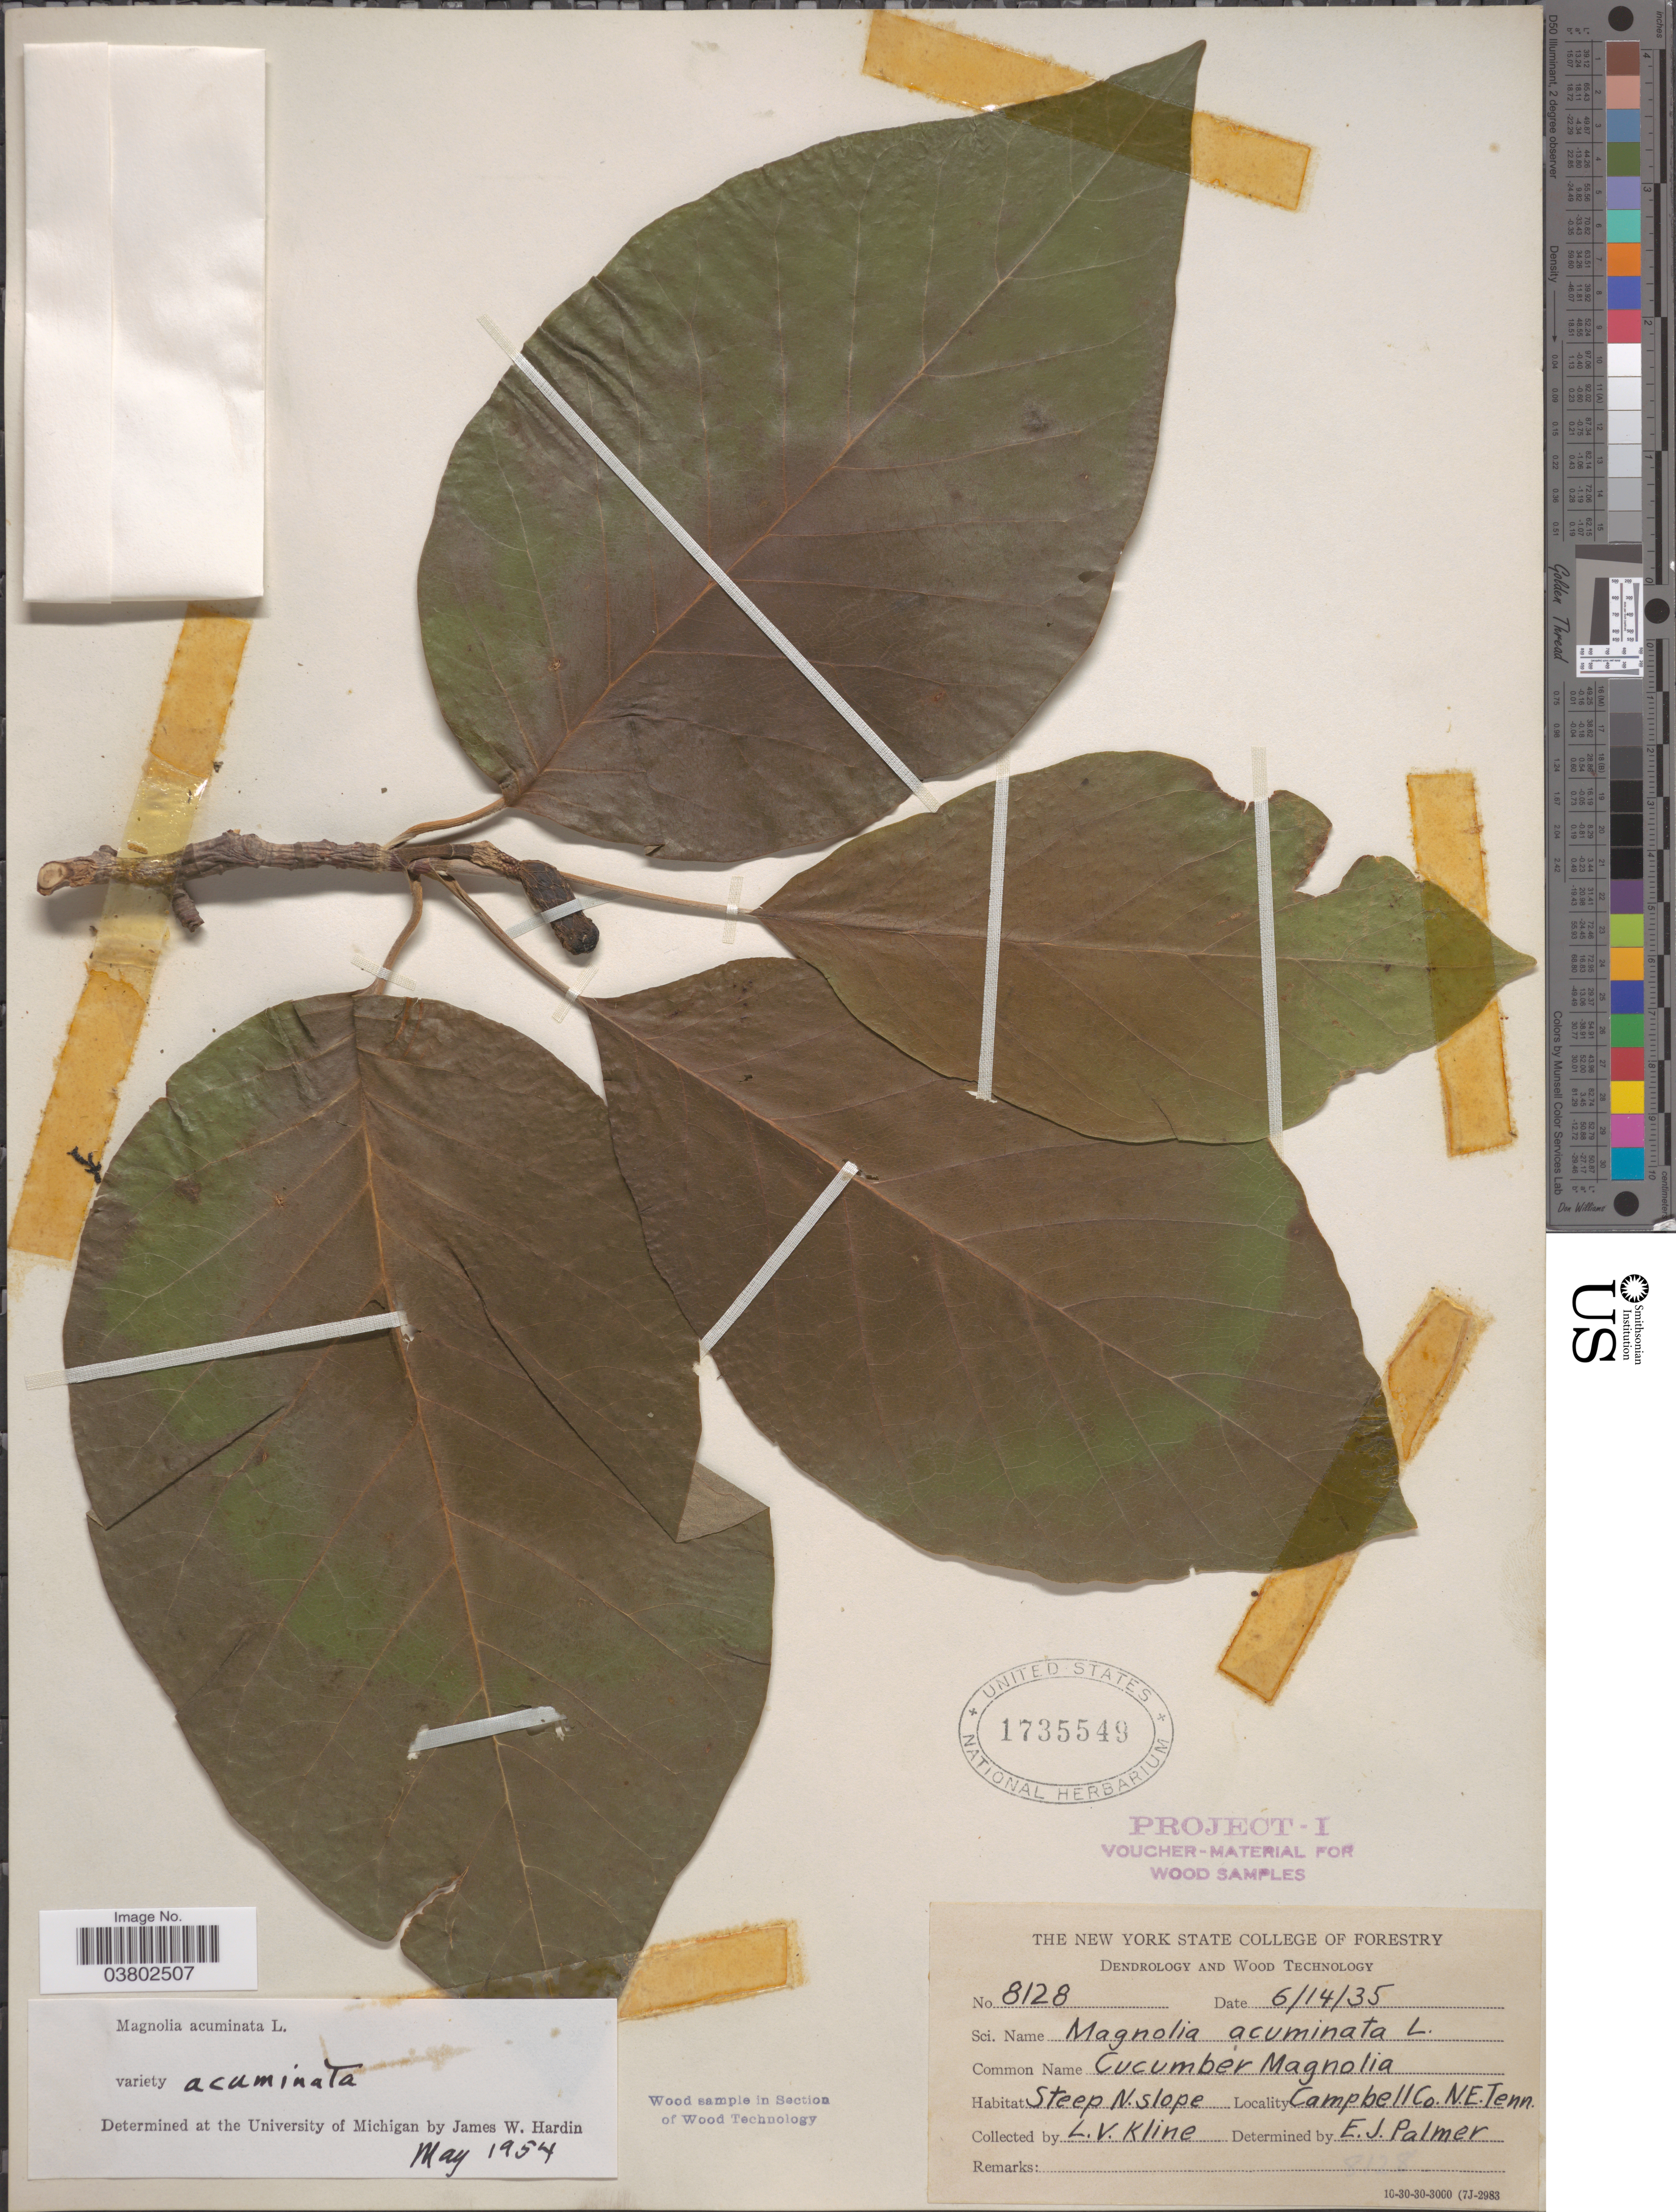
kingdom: Plantae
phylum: Tracheophyta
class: Magnoliopsida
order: Magnoliales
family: Magnoliaceae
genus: Magnolia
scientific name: Magnolia acuminata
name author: (L.) L.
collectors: L. Kline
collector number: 8128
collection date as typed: Transcribed d/m/y: 14/6/35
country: United States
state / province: Tennessee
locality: Campbell Co.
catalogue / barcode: US 1735549